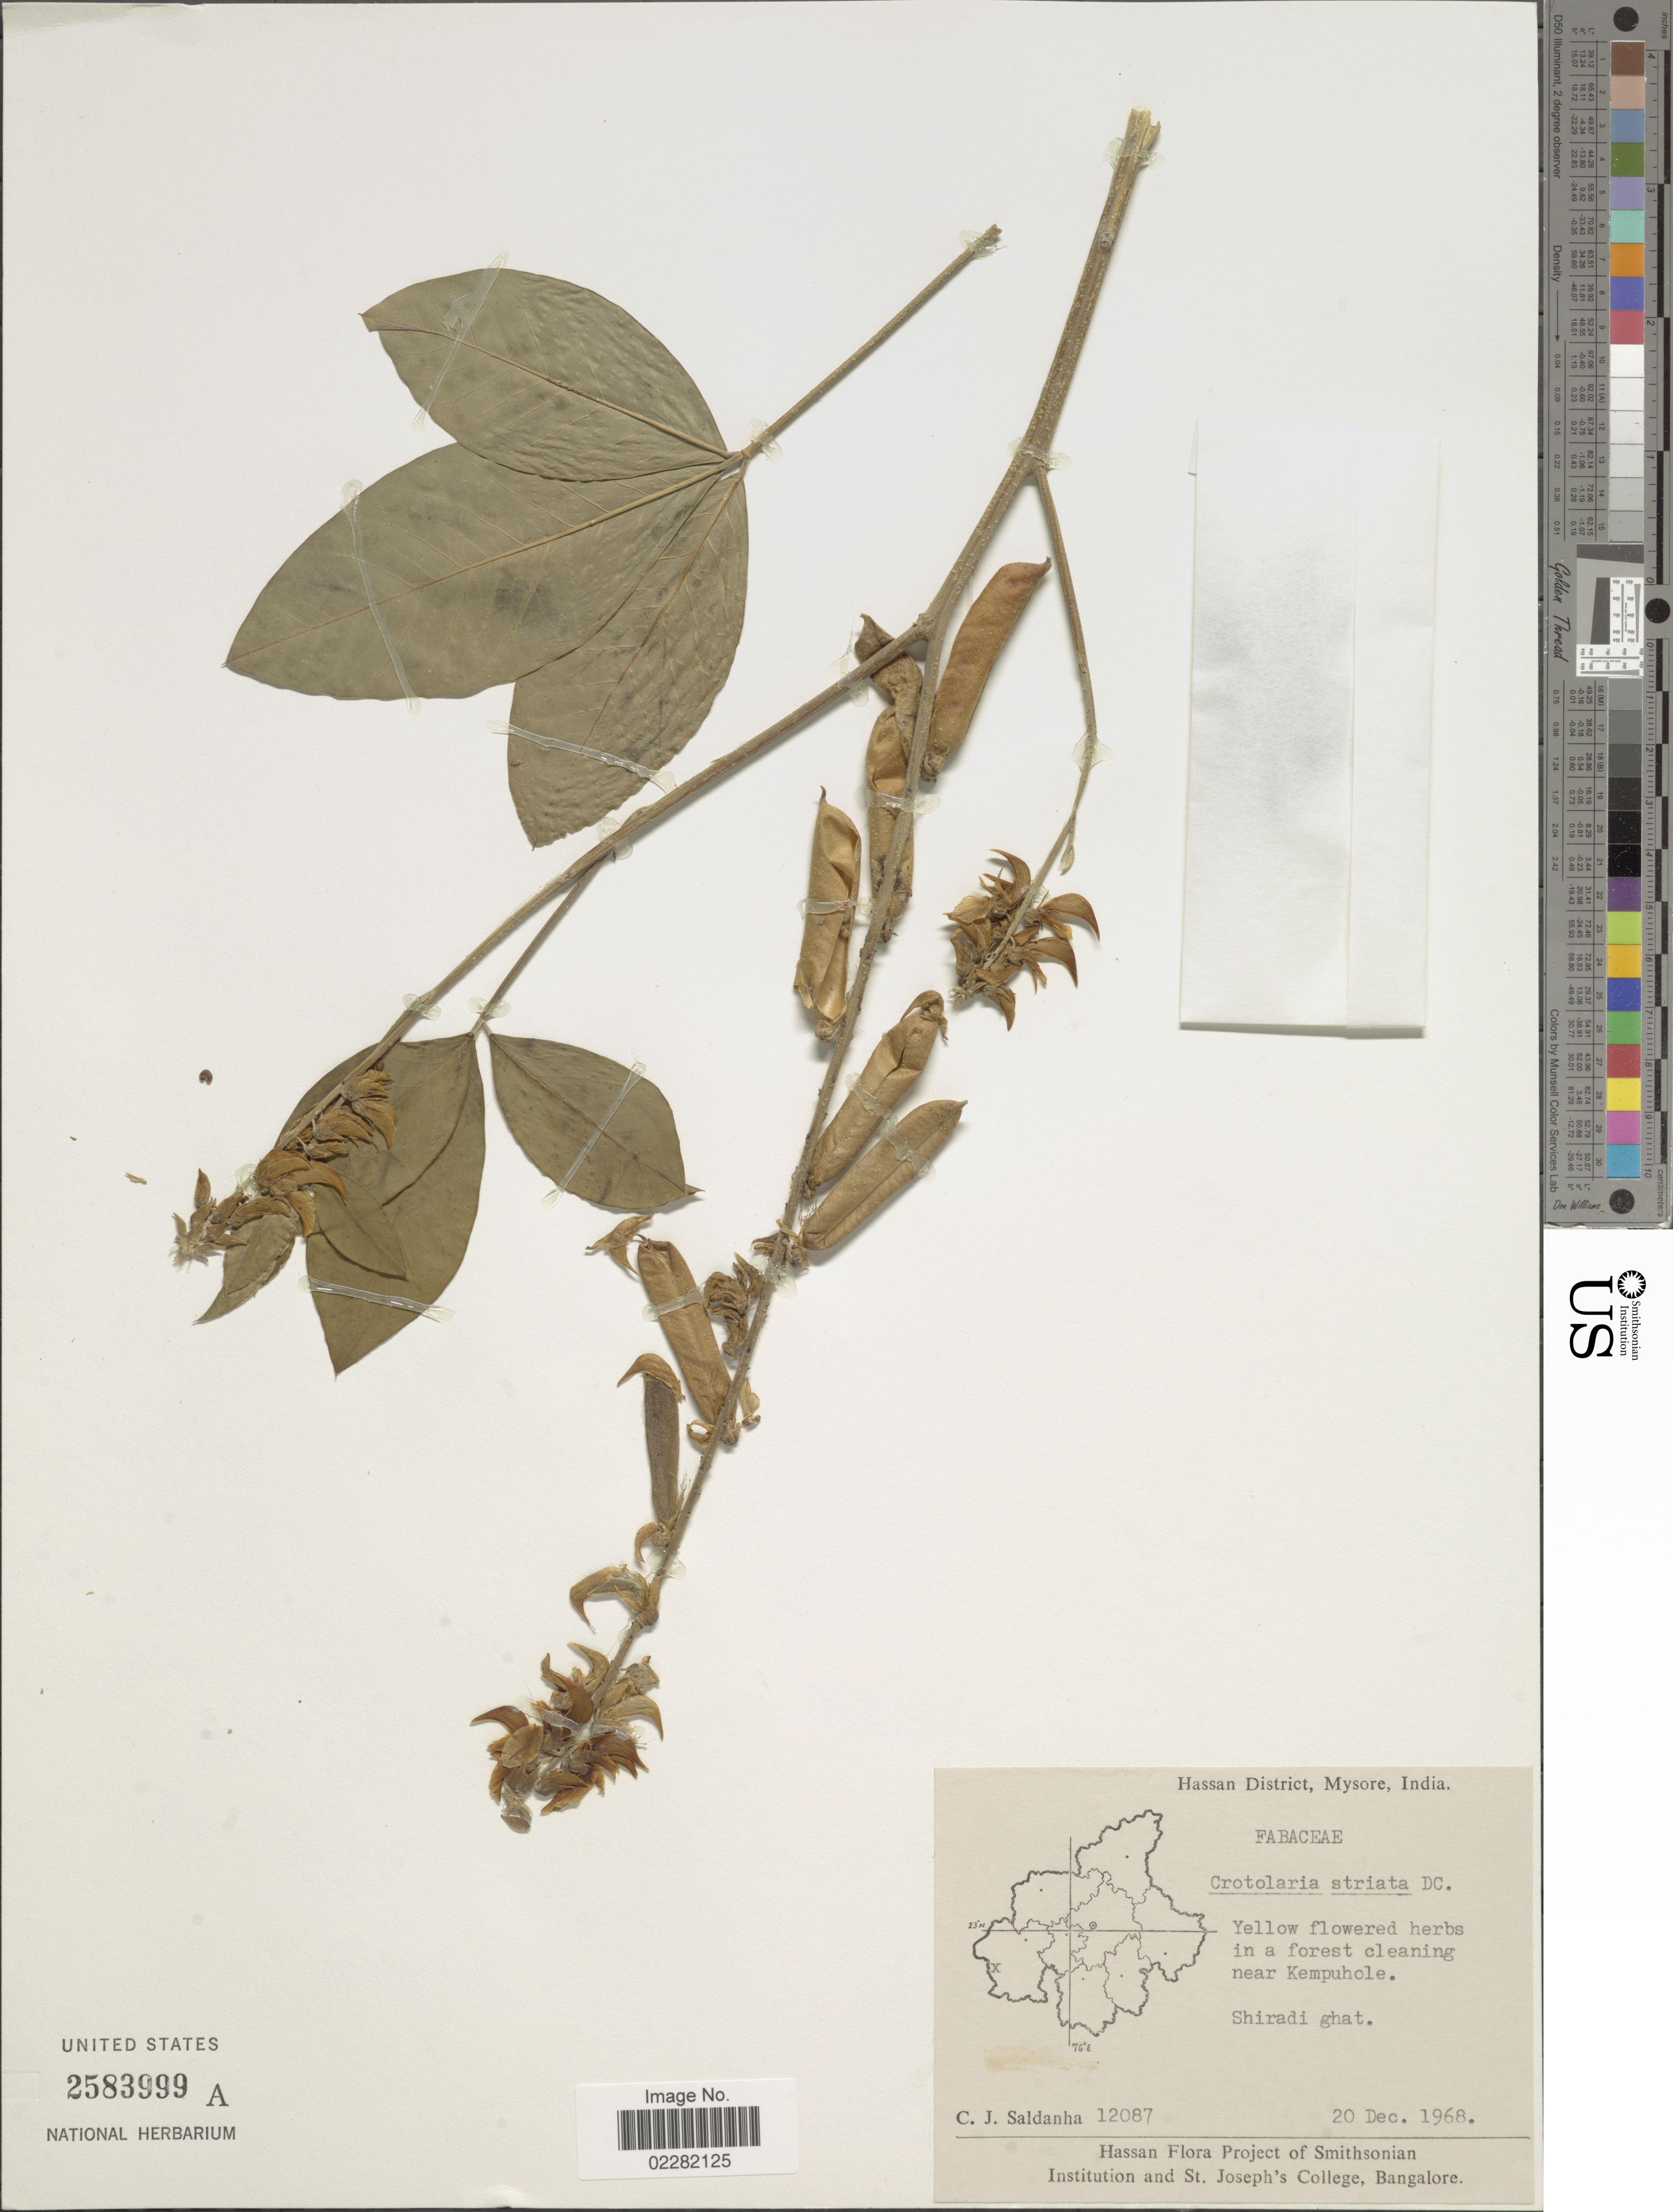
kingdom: Plantae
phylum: Tracheophyta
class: Magnoliopsida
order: Fabales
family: Fabaceae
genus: Crotalaria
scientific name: Crotalaria pallida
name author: Aiton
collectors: C. J. Saldanha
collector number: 12087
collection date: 1969-12-20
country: India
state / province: Karnataka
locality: Hassan District, Mysore, Shiradi ghat, in a forest cleaing near Kempuhole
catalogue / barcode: US 2583999A